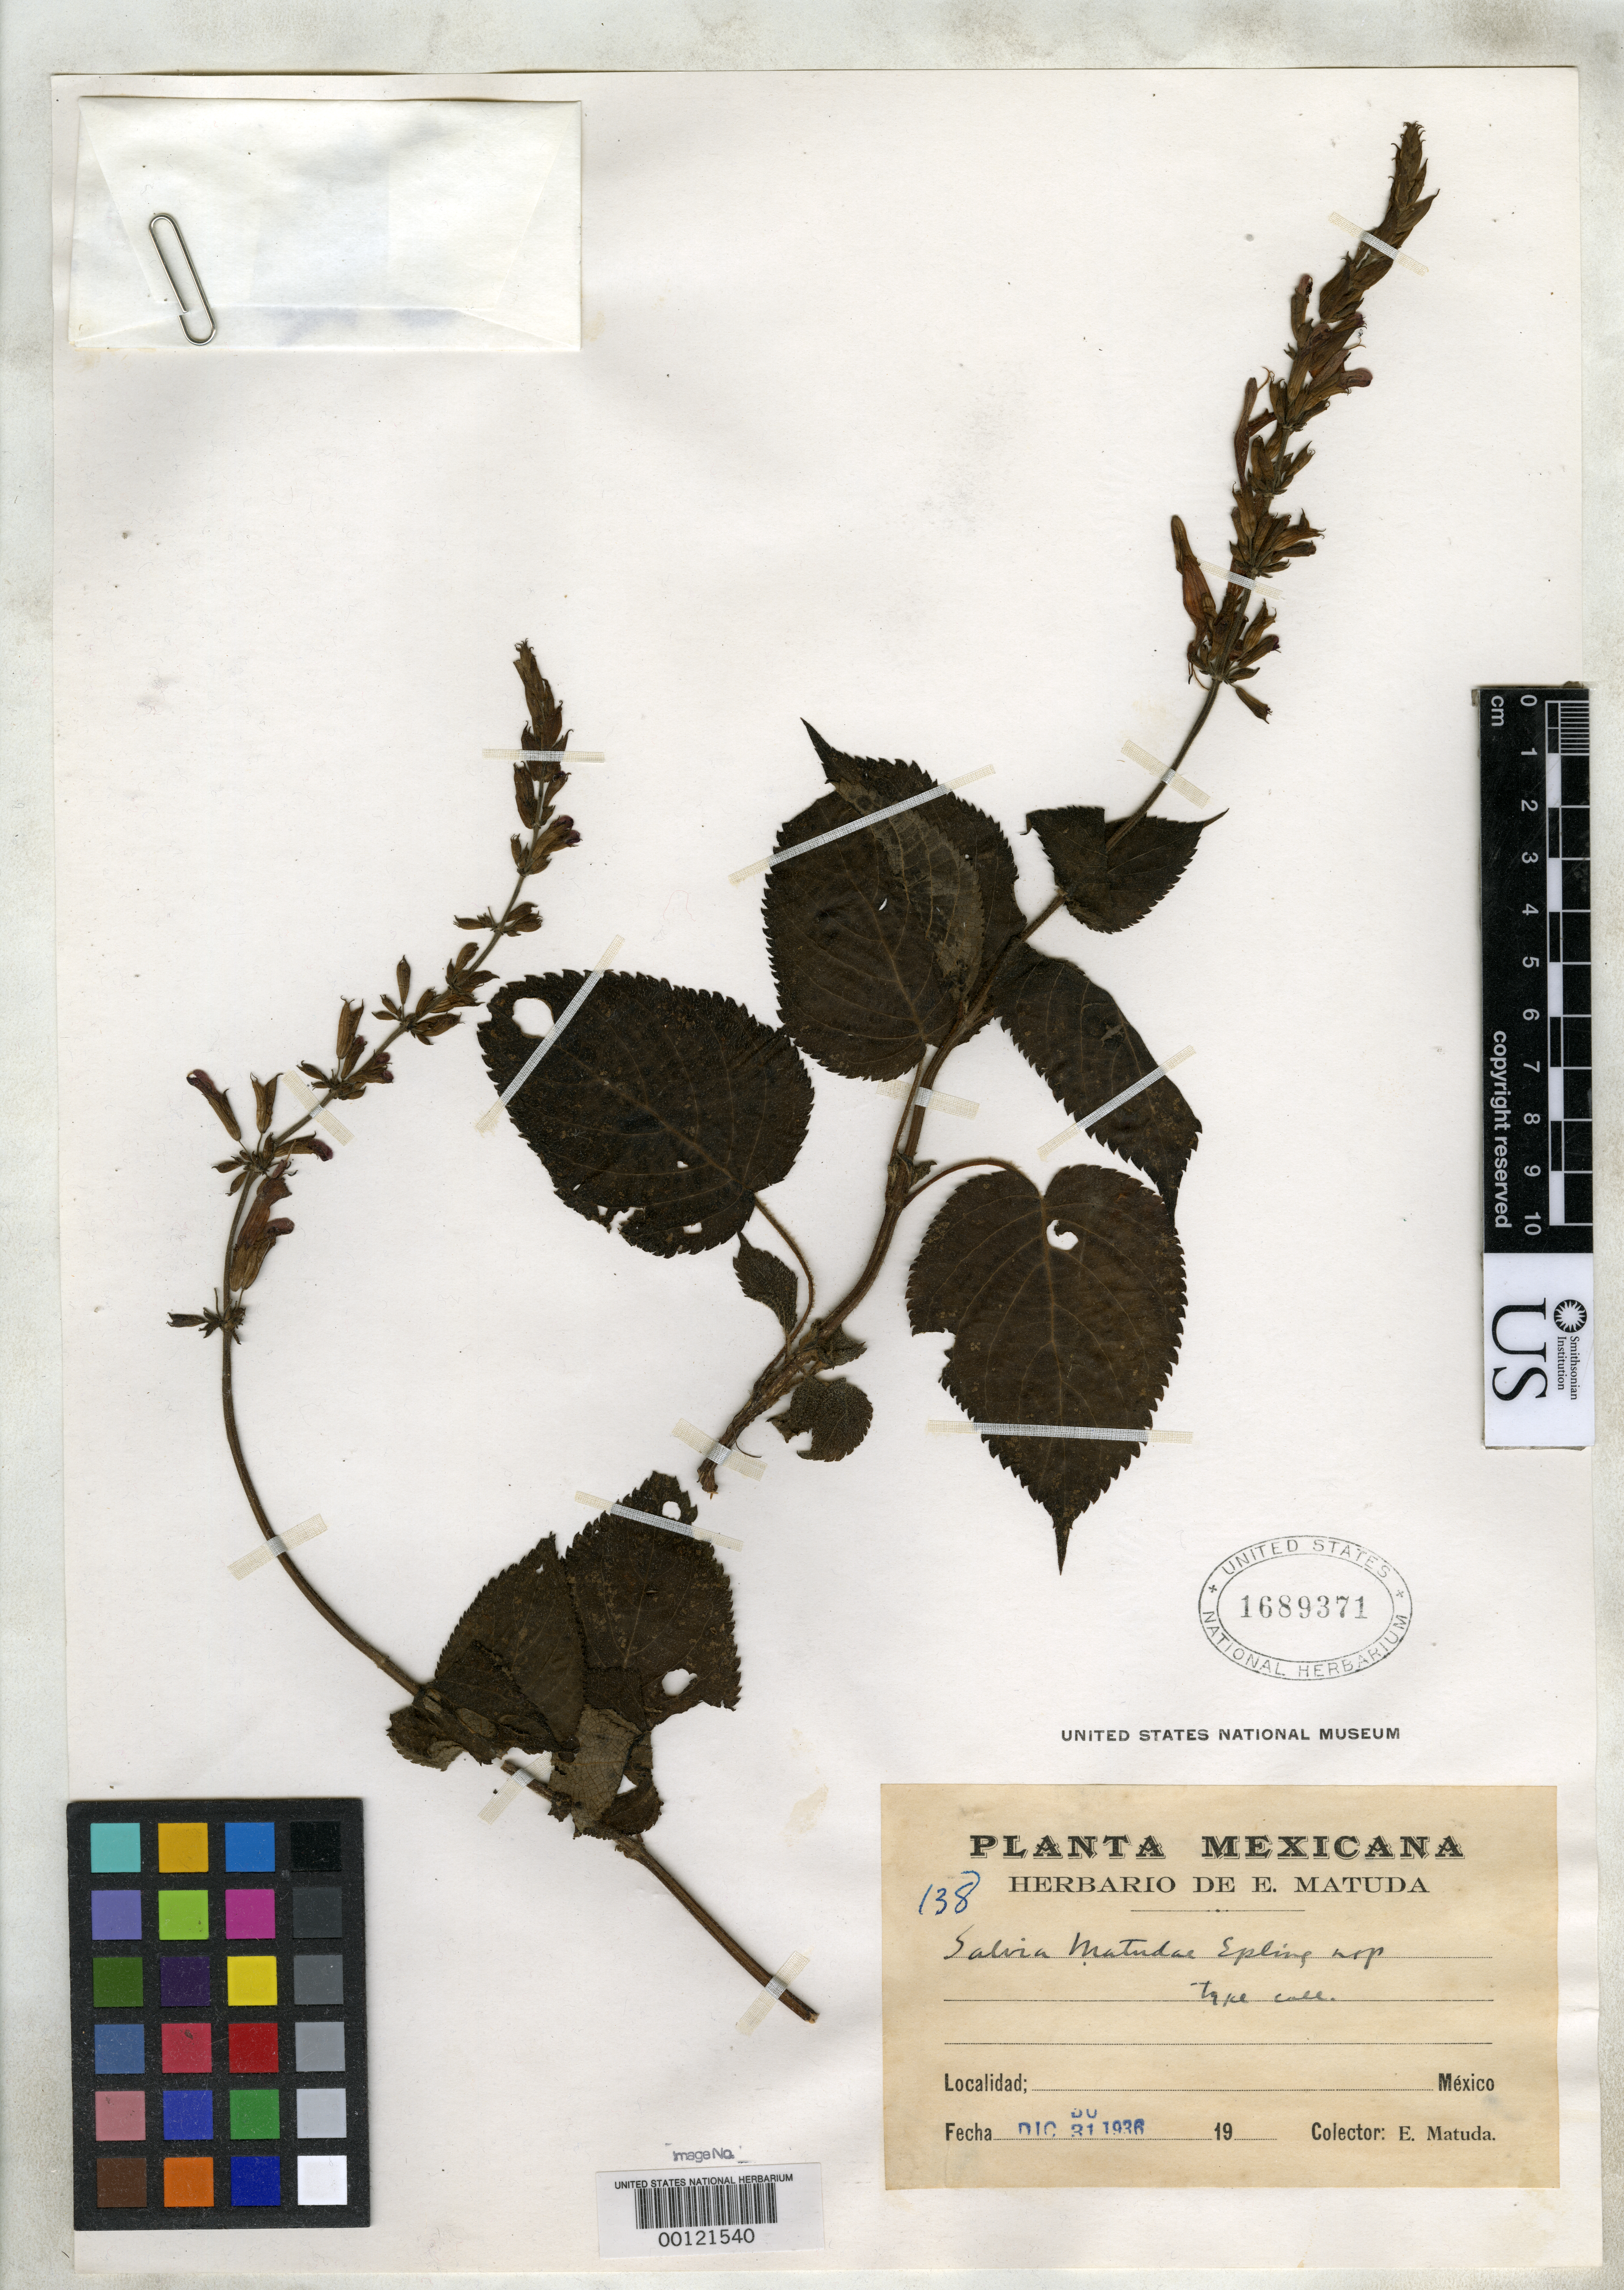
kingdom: Plantae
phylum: Tracheophyta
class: Magnoliopsida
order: Lamiales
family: Lamiaceae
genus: Salvia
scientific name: Salvia matudae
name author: Epling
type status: Isotype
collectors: E. Matuda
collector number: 138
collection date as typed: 31 Dec 1936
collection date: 1936-12-31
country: Mexico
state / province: Chiapas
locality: Mariscal ad Siltepec in Montepasital.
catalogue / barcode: US 1689371